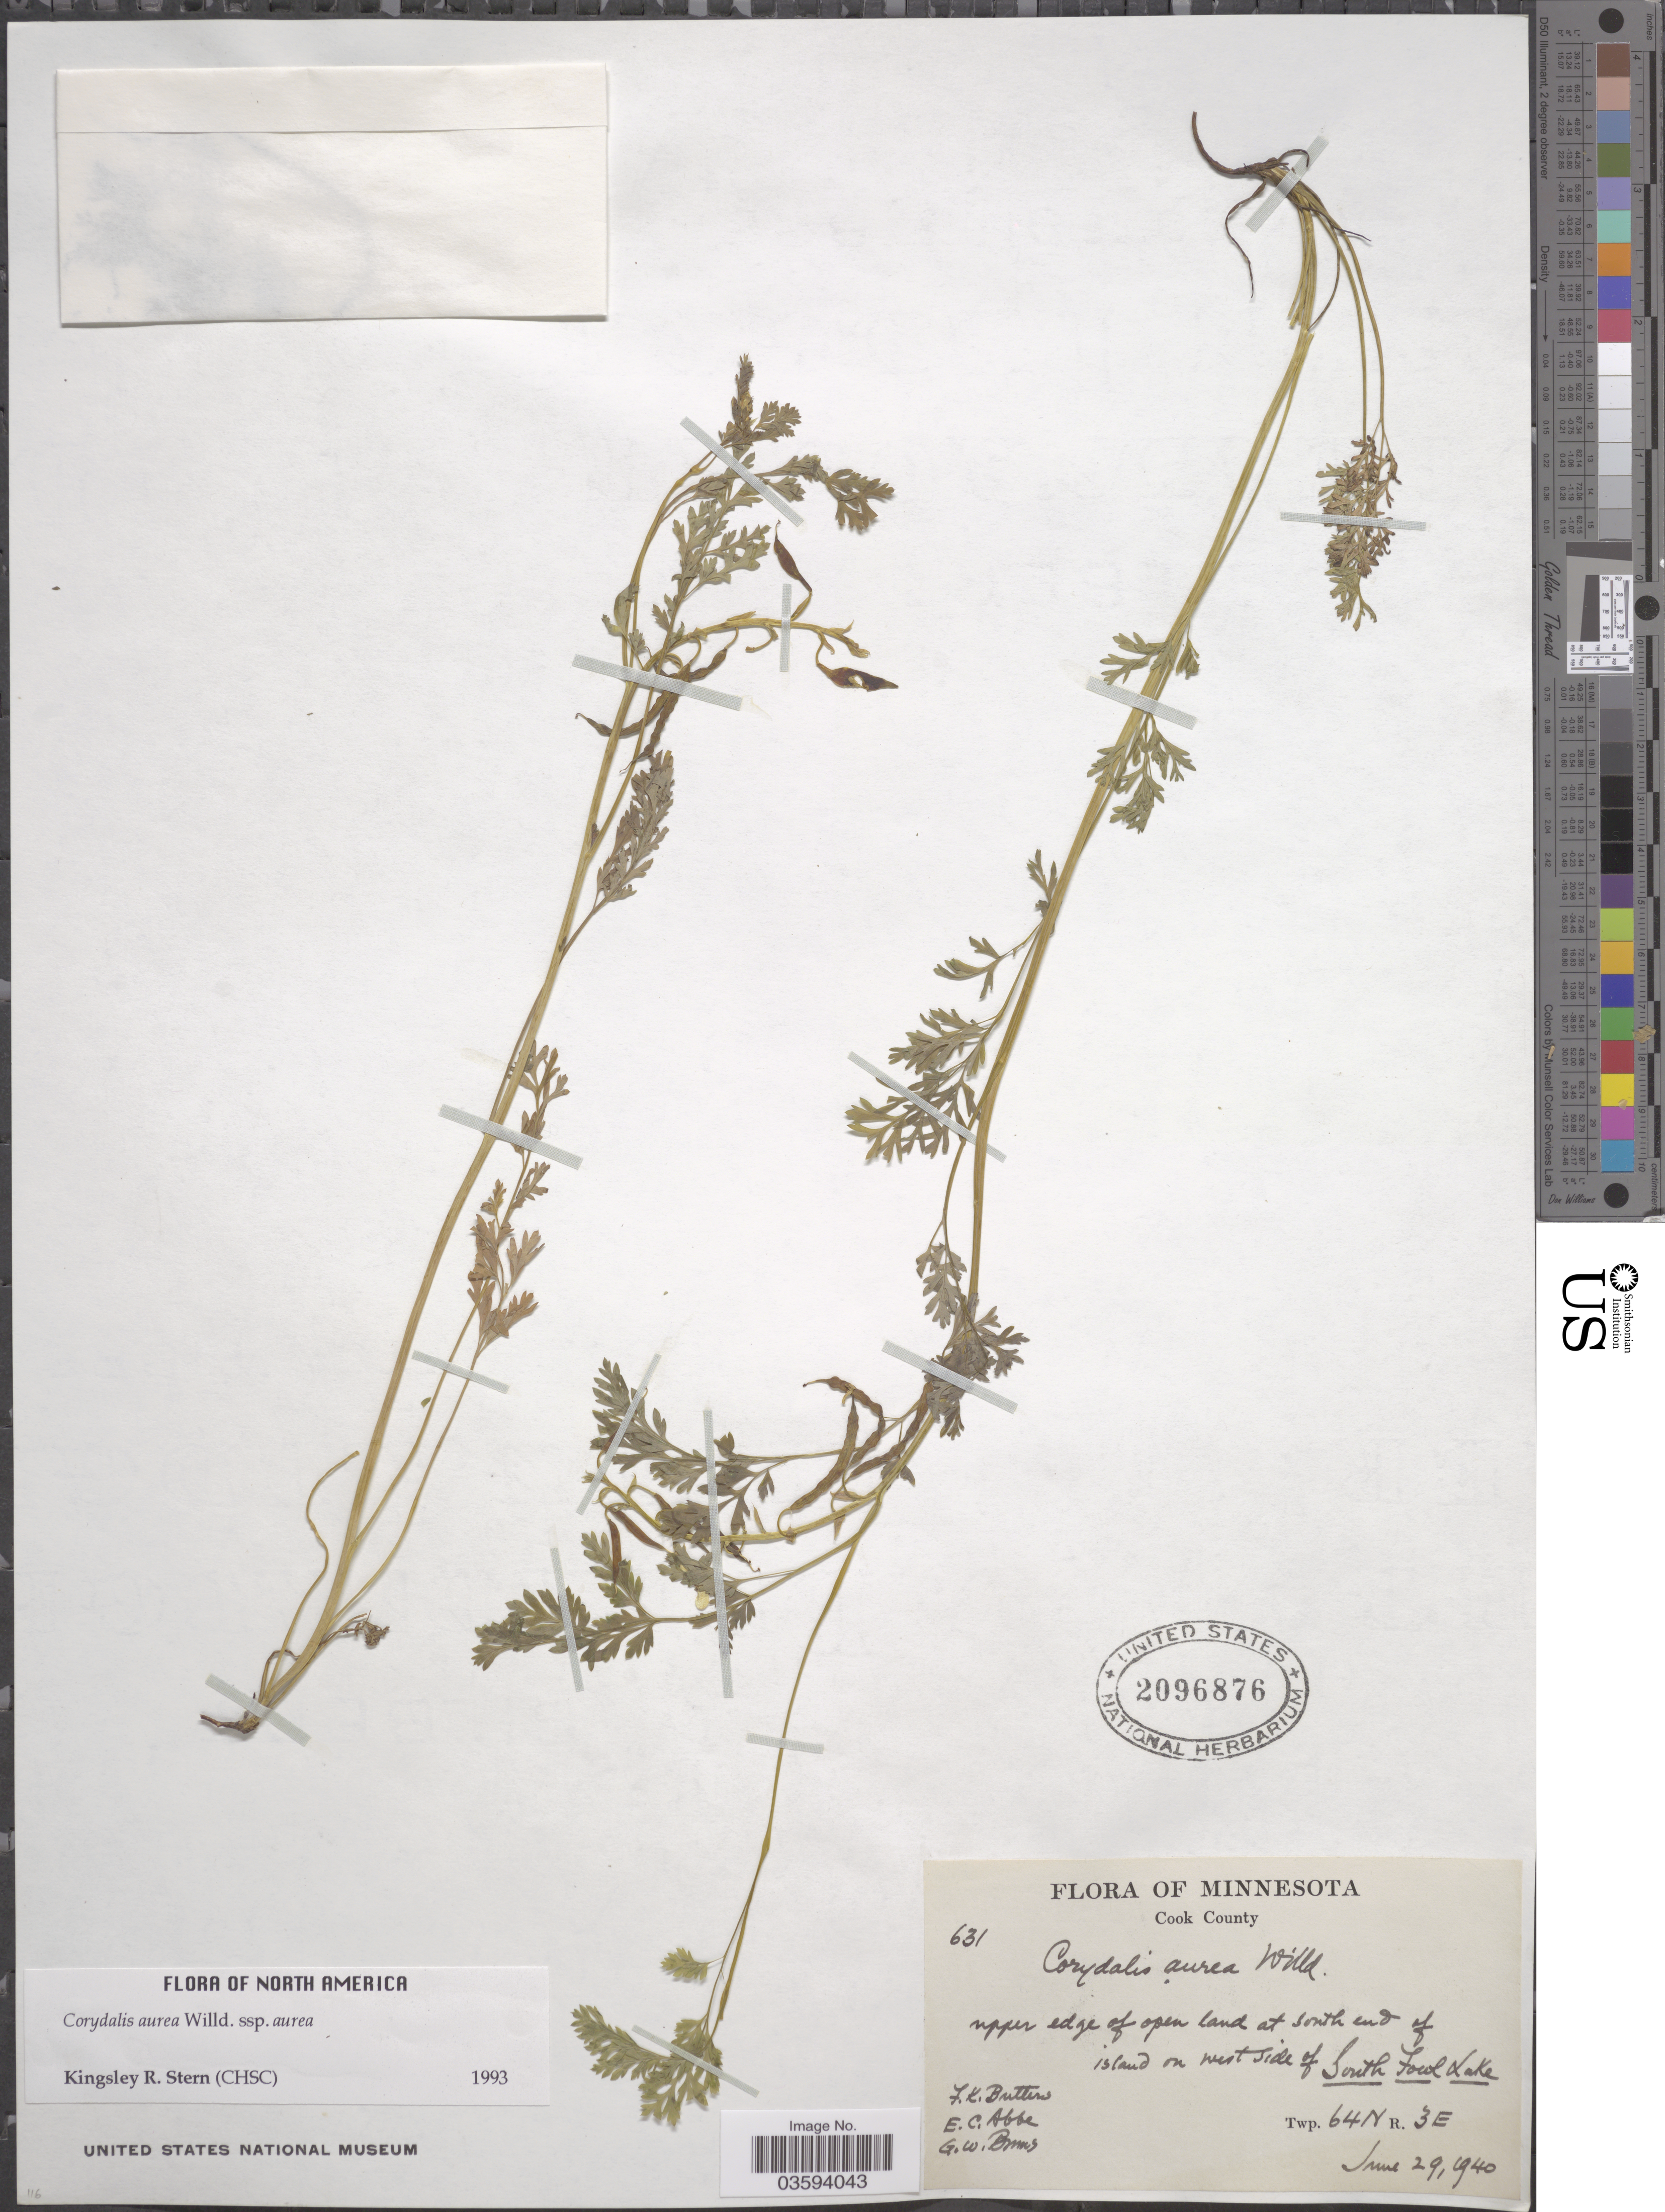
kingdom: Plantae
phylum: Tracheophyta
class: Magnoliopsida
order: Ranunculales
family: Papaveraceae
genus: Corydalis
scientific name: Corydalis aurea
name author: Willd.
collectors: F. K. Butters, E. C. Abbe & G. Burns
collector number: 631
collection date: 1940-06-29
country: United States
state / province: Minnesota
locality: Cook County. Upper edge of open land at south end of island on westside of South Fowl Lake. Twp. 64N, R. 3E.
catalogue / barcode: US 2096876